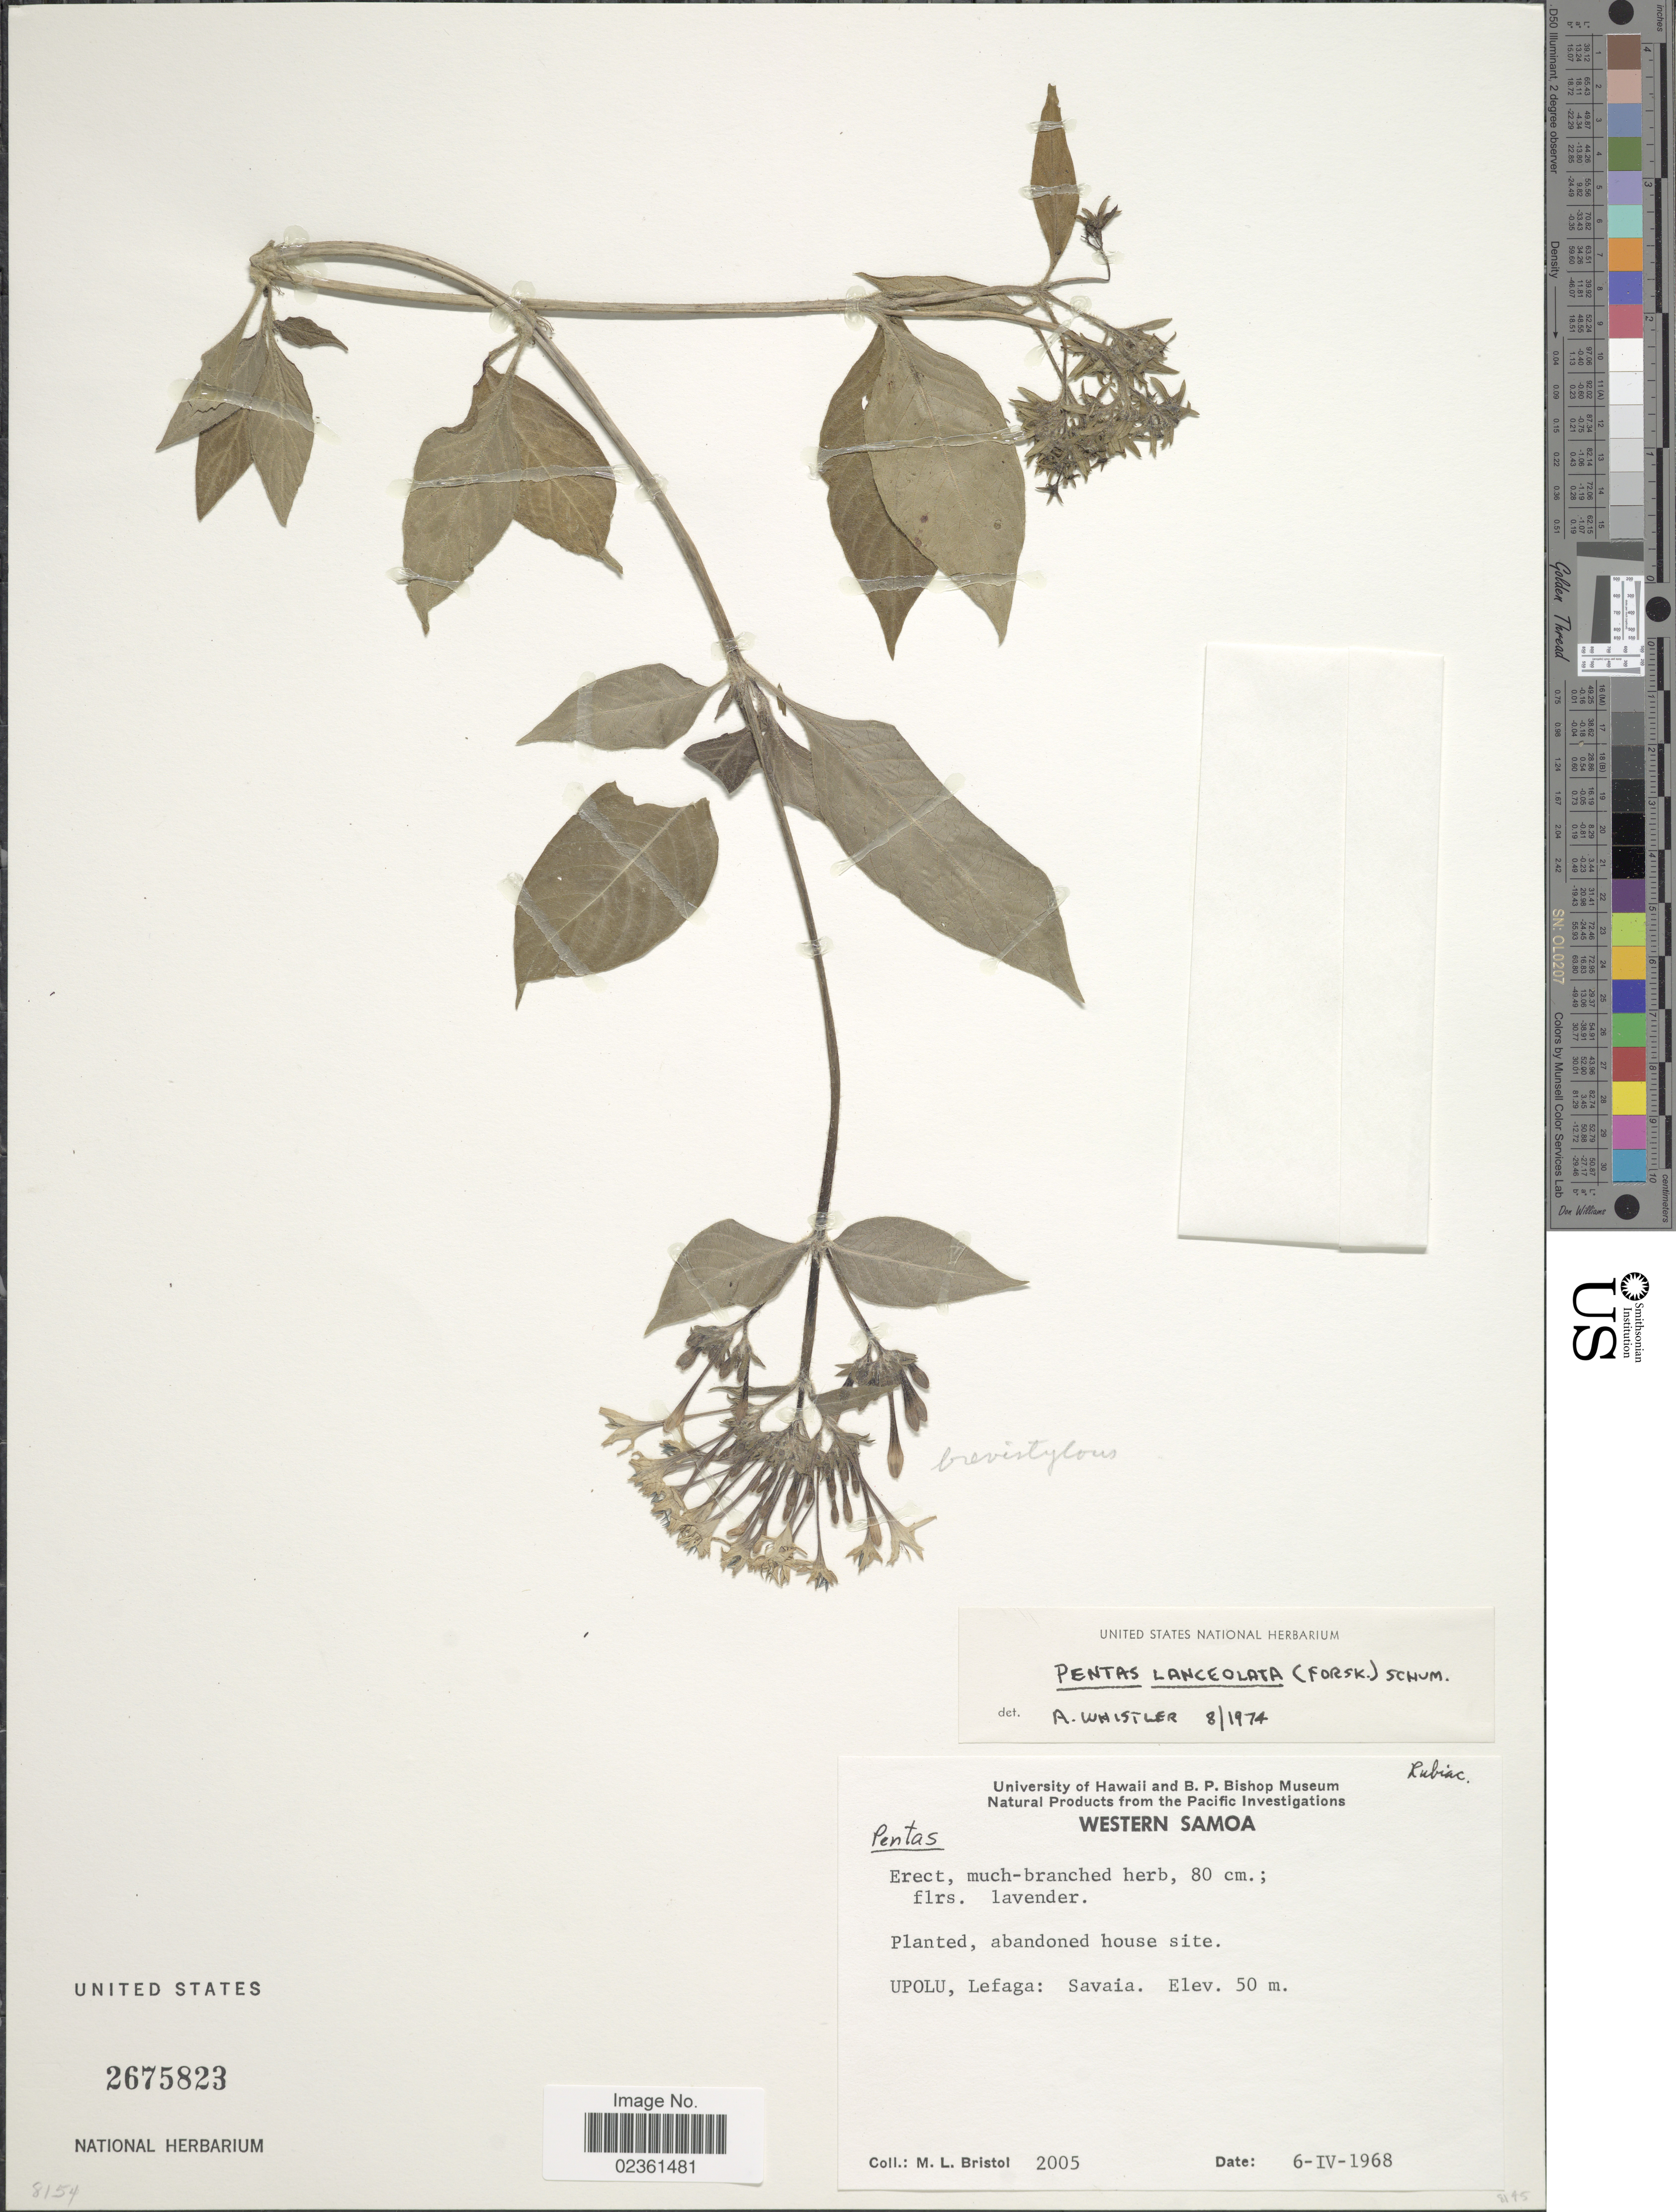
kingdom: Plantae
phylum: Tracheophyta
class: Magnoliopsida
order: Gentianales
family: Rubiaceae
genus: Pentas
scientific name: Pentas lanceolata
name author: (Forssk.) Deflers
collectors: M. L. Bristol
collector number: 2005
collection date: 1968-04-06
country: Samoa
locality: Abandoned house site, Upolu, Lefage: Savaia.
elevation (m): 50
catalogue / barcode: US 2675823